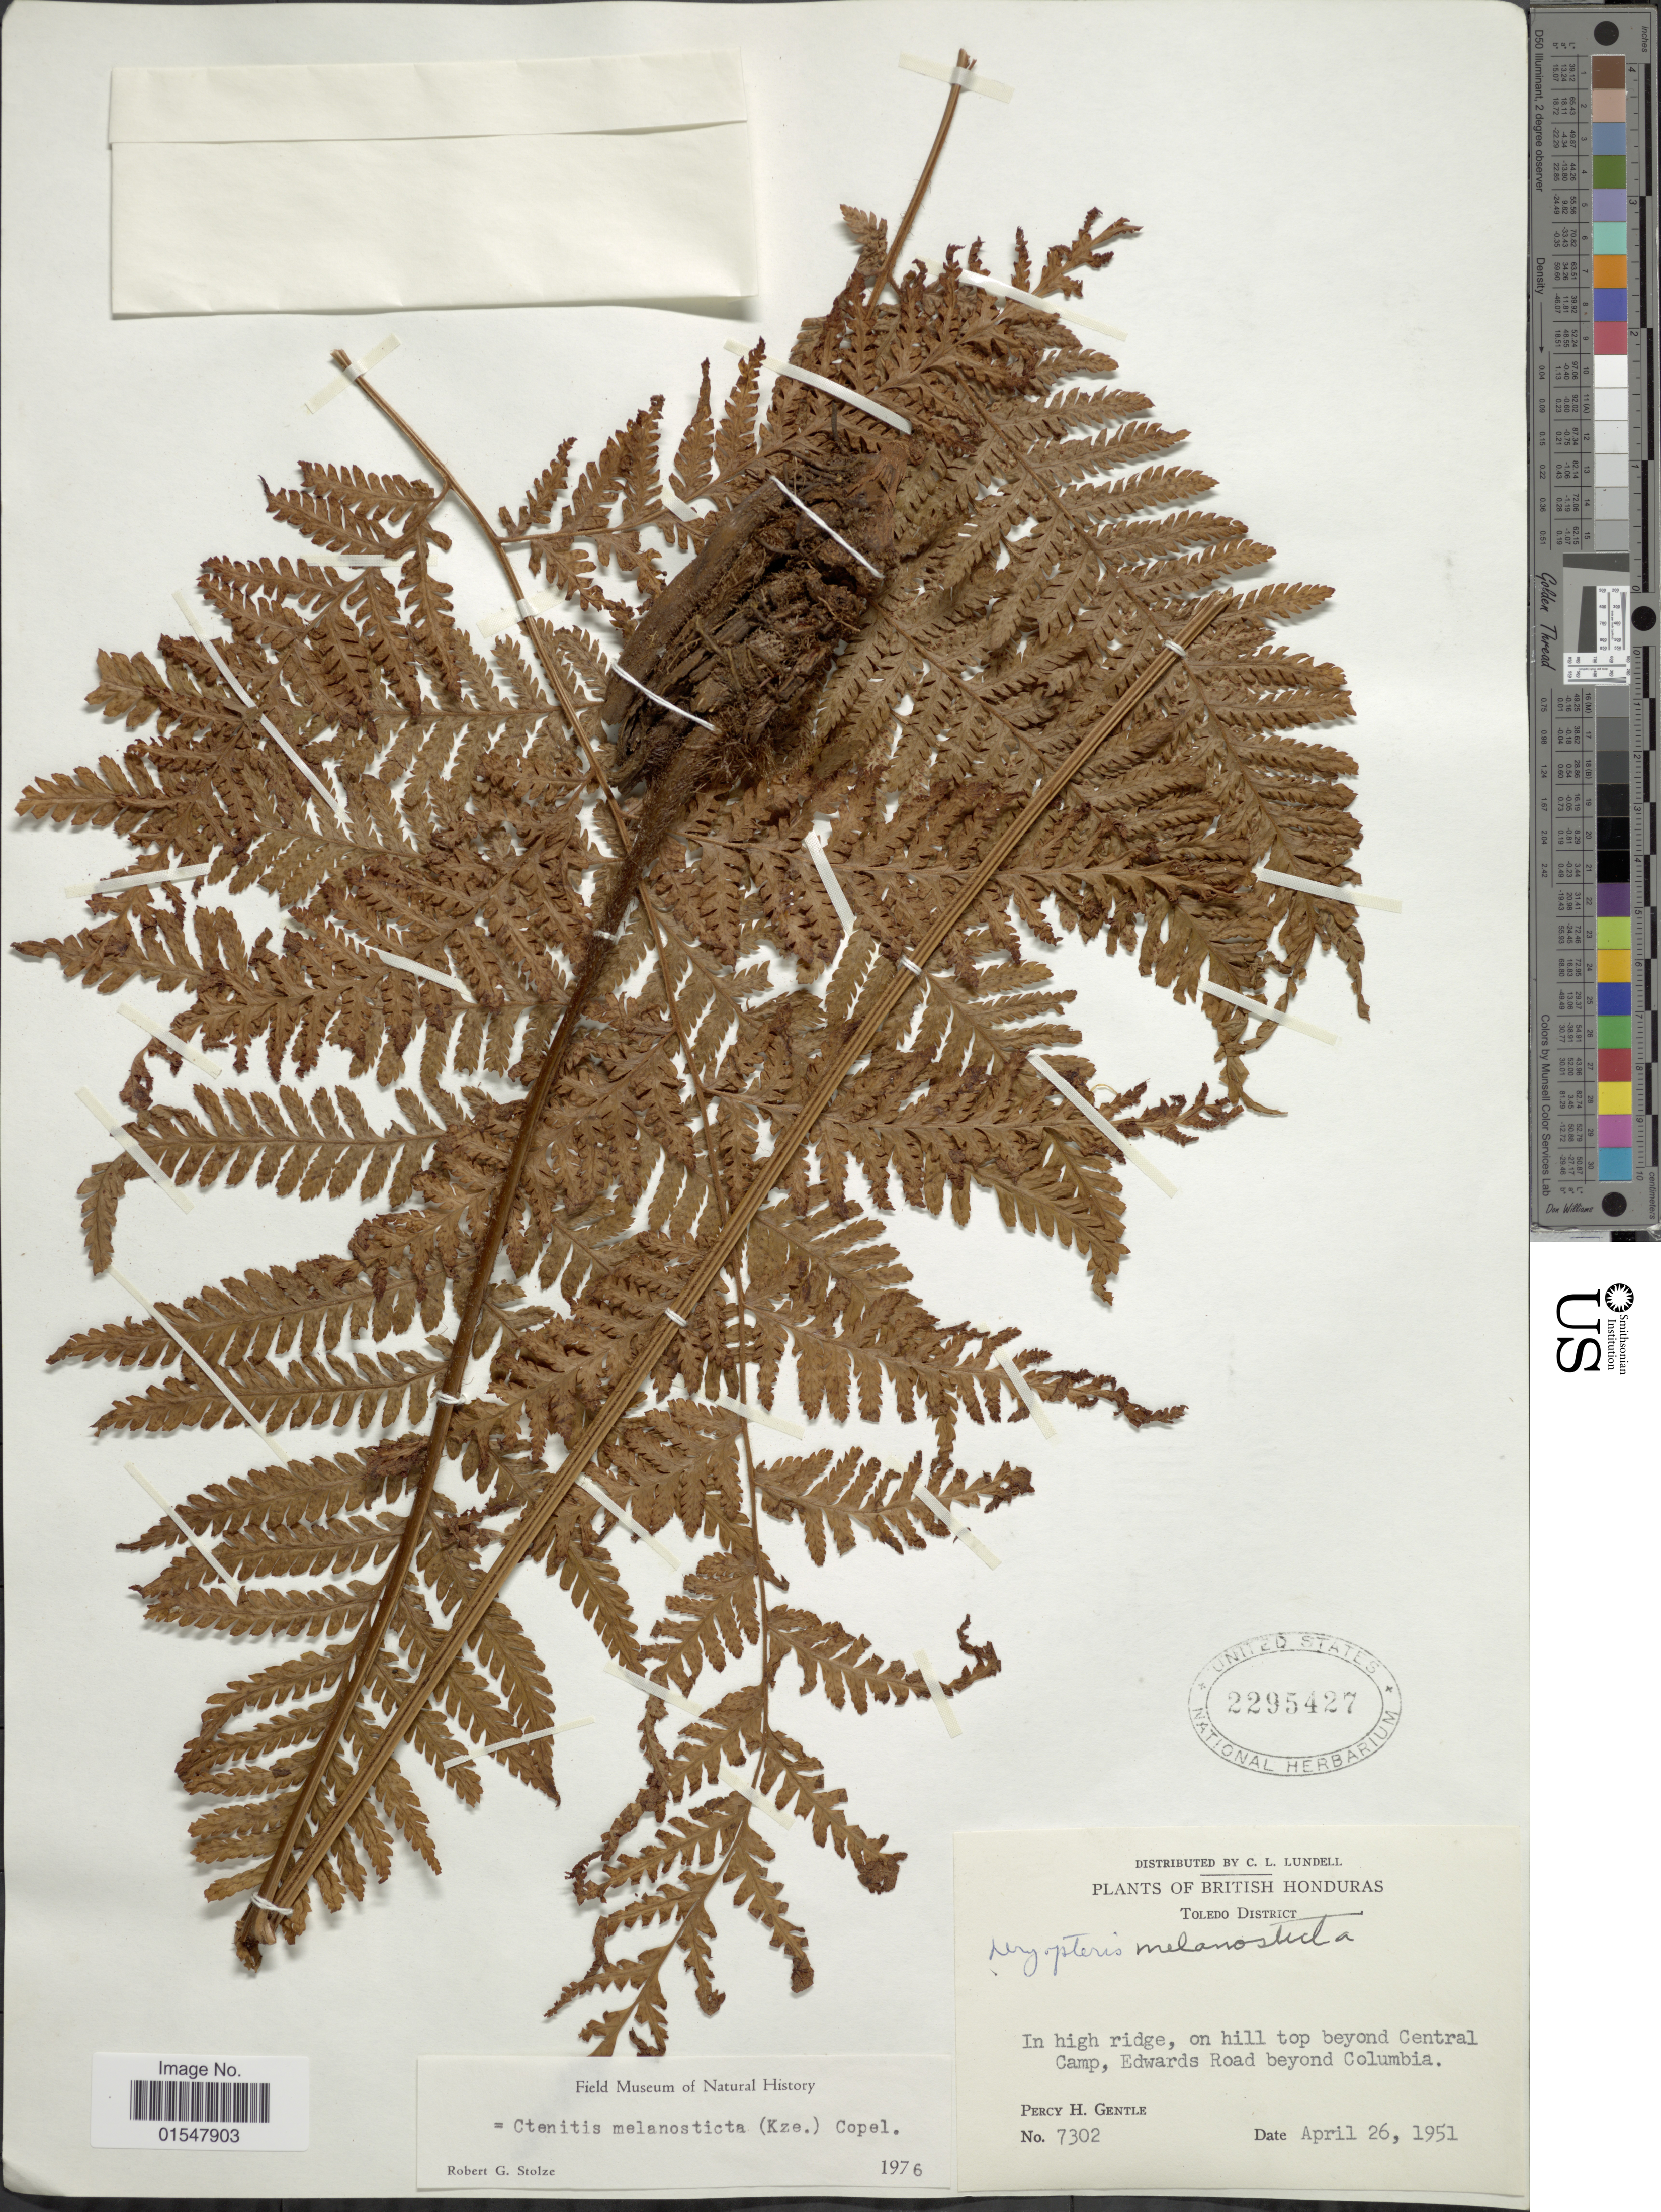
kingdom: Plantae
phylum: Tracheophyta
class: Polypodiopsida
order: Polypodiales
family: Dryopteridaceae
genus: Ctenitis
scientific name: Ctenitis melanosticta var. melanosticta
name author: (Kunze) Copel.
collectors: P. H. Gentle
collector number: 7302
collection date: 1951-04-26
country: Belize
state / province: Toledo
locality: British Honduras, Toledo District, In High ridge, on hill top beyond Central Camp, Edwards Road beyond Columbia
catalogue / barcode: US 2295427